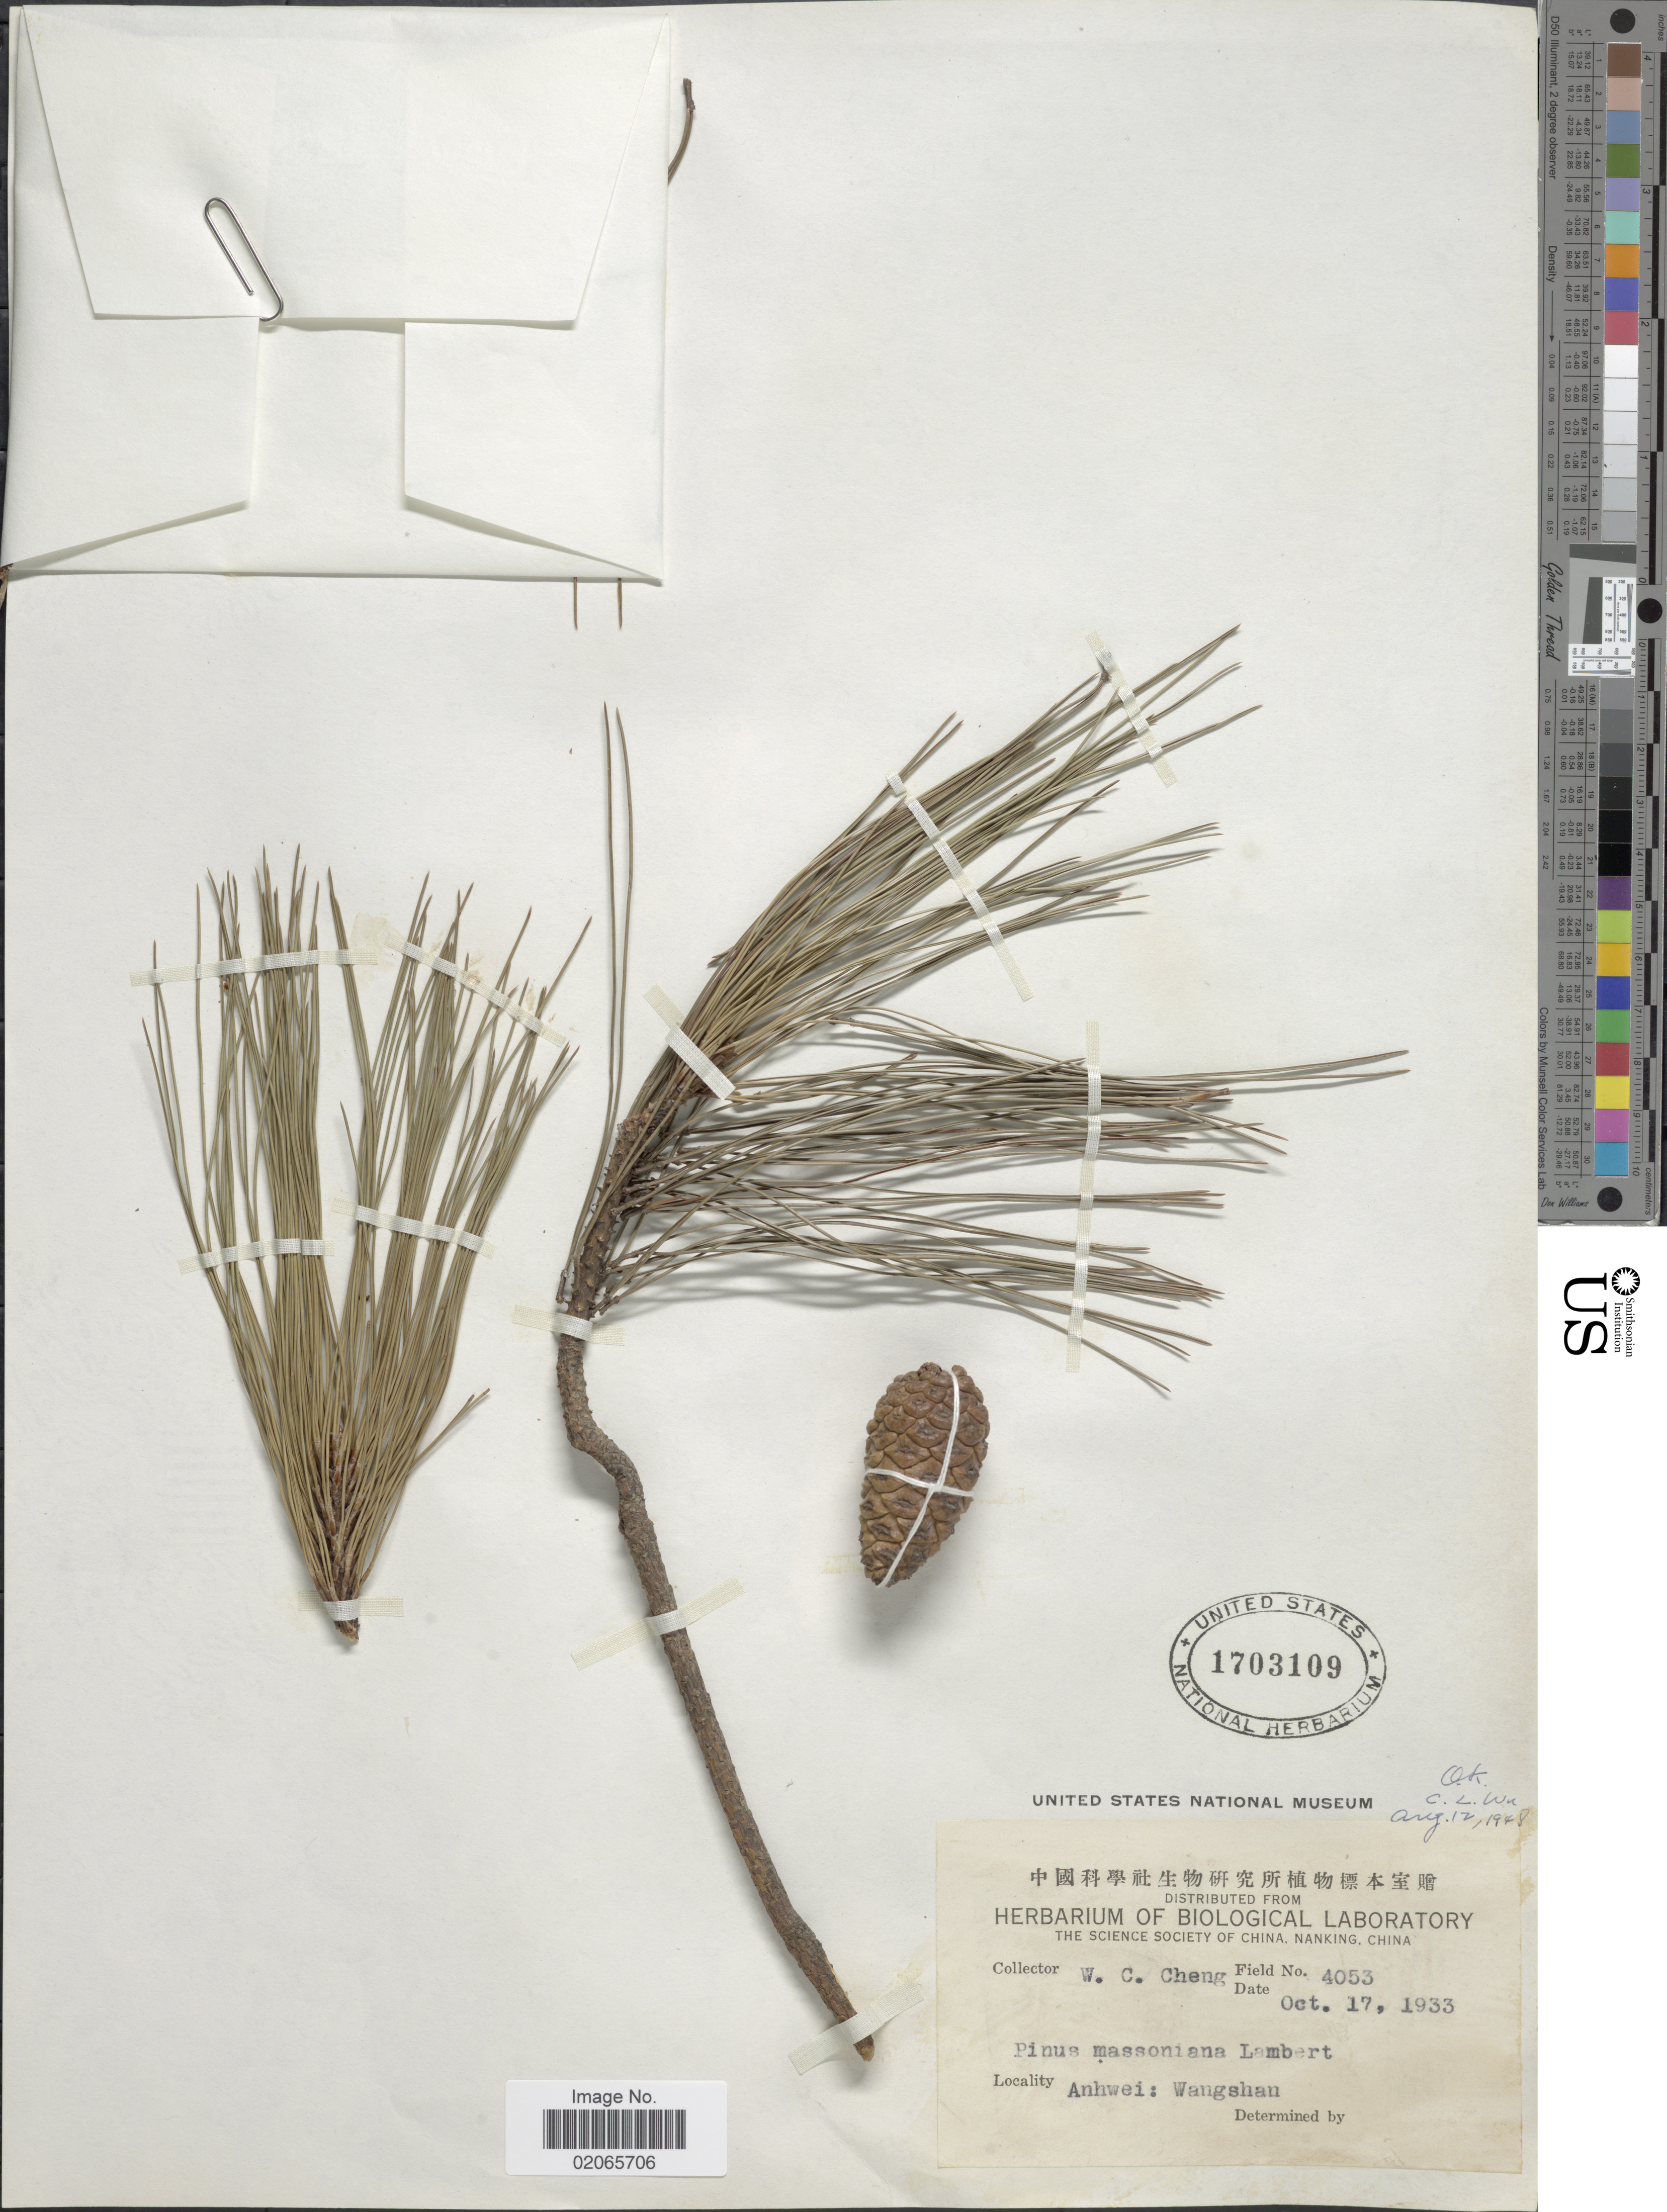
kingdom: Plantae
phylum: Tracheophyta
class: Pinopsida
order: Pinales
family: Pinaceae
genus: Pinus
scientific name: Pinus massoniana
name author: D. Don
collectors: W. C. Cheng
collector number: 4053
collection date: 1933-10-17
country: China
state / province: Anhui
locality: Anhwei: Wangshan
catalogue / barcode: US 1703109